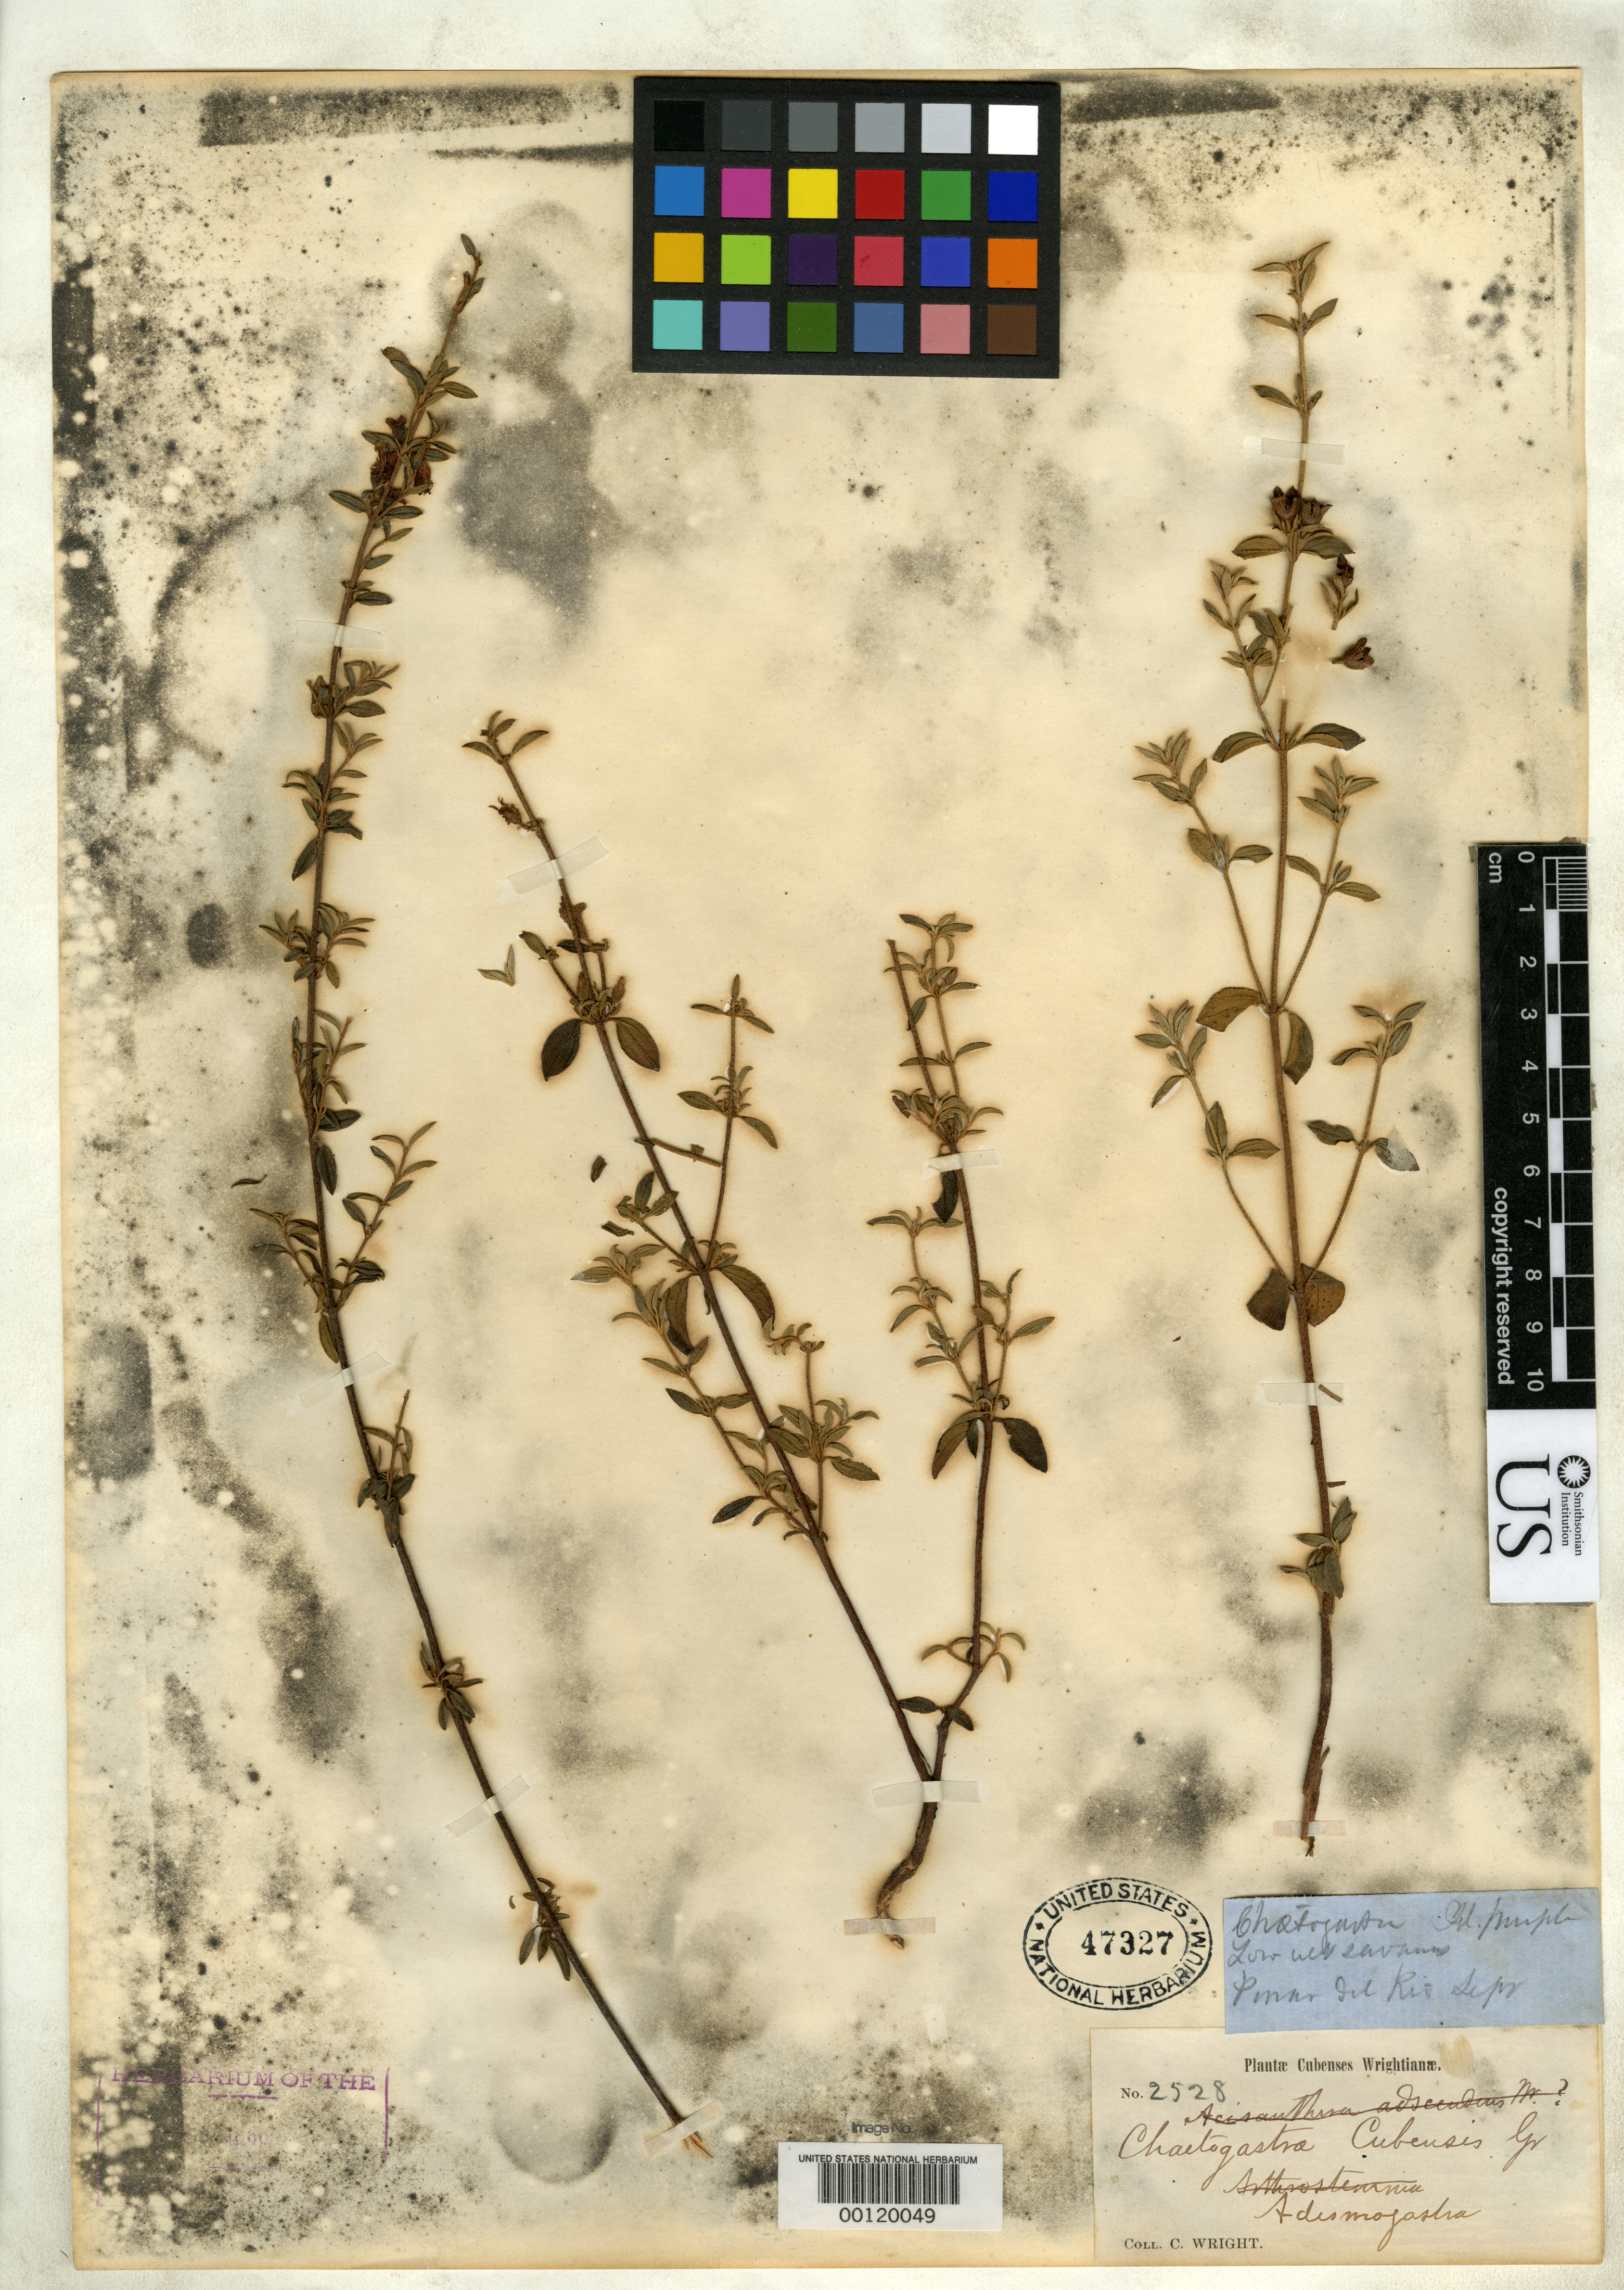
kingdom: Plantae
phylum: Tracheophyta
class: Magnoliopsida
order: Myrtales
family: Melastomataceae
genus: Chaetogastra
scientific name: Chaetogastra cubensis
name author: Griseb.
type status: Isotype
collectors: C. Wright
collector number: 2528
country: Cuba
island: Greater Antilles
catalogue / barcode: US 47327